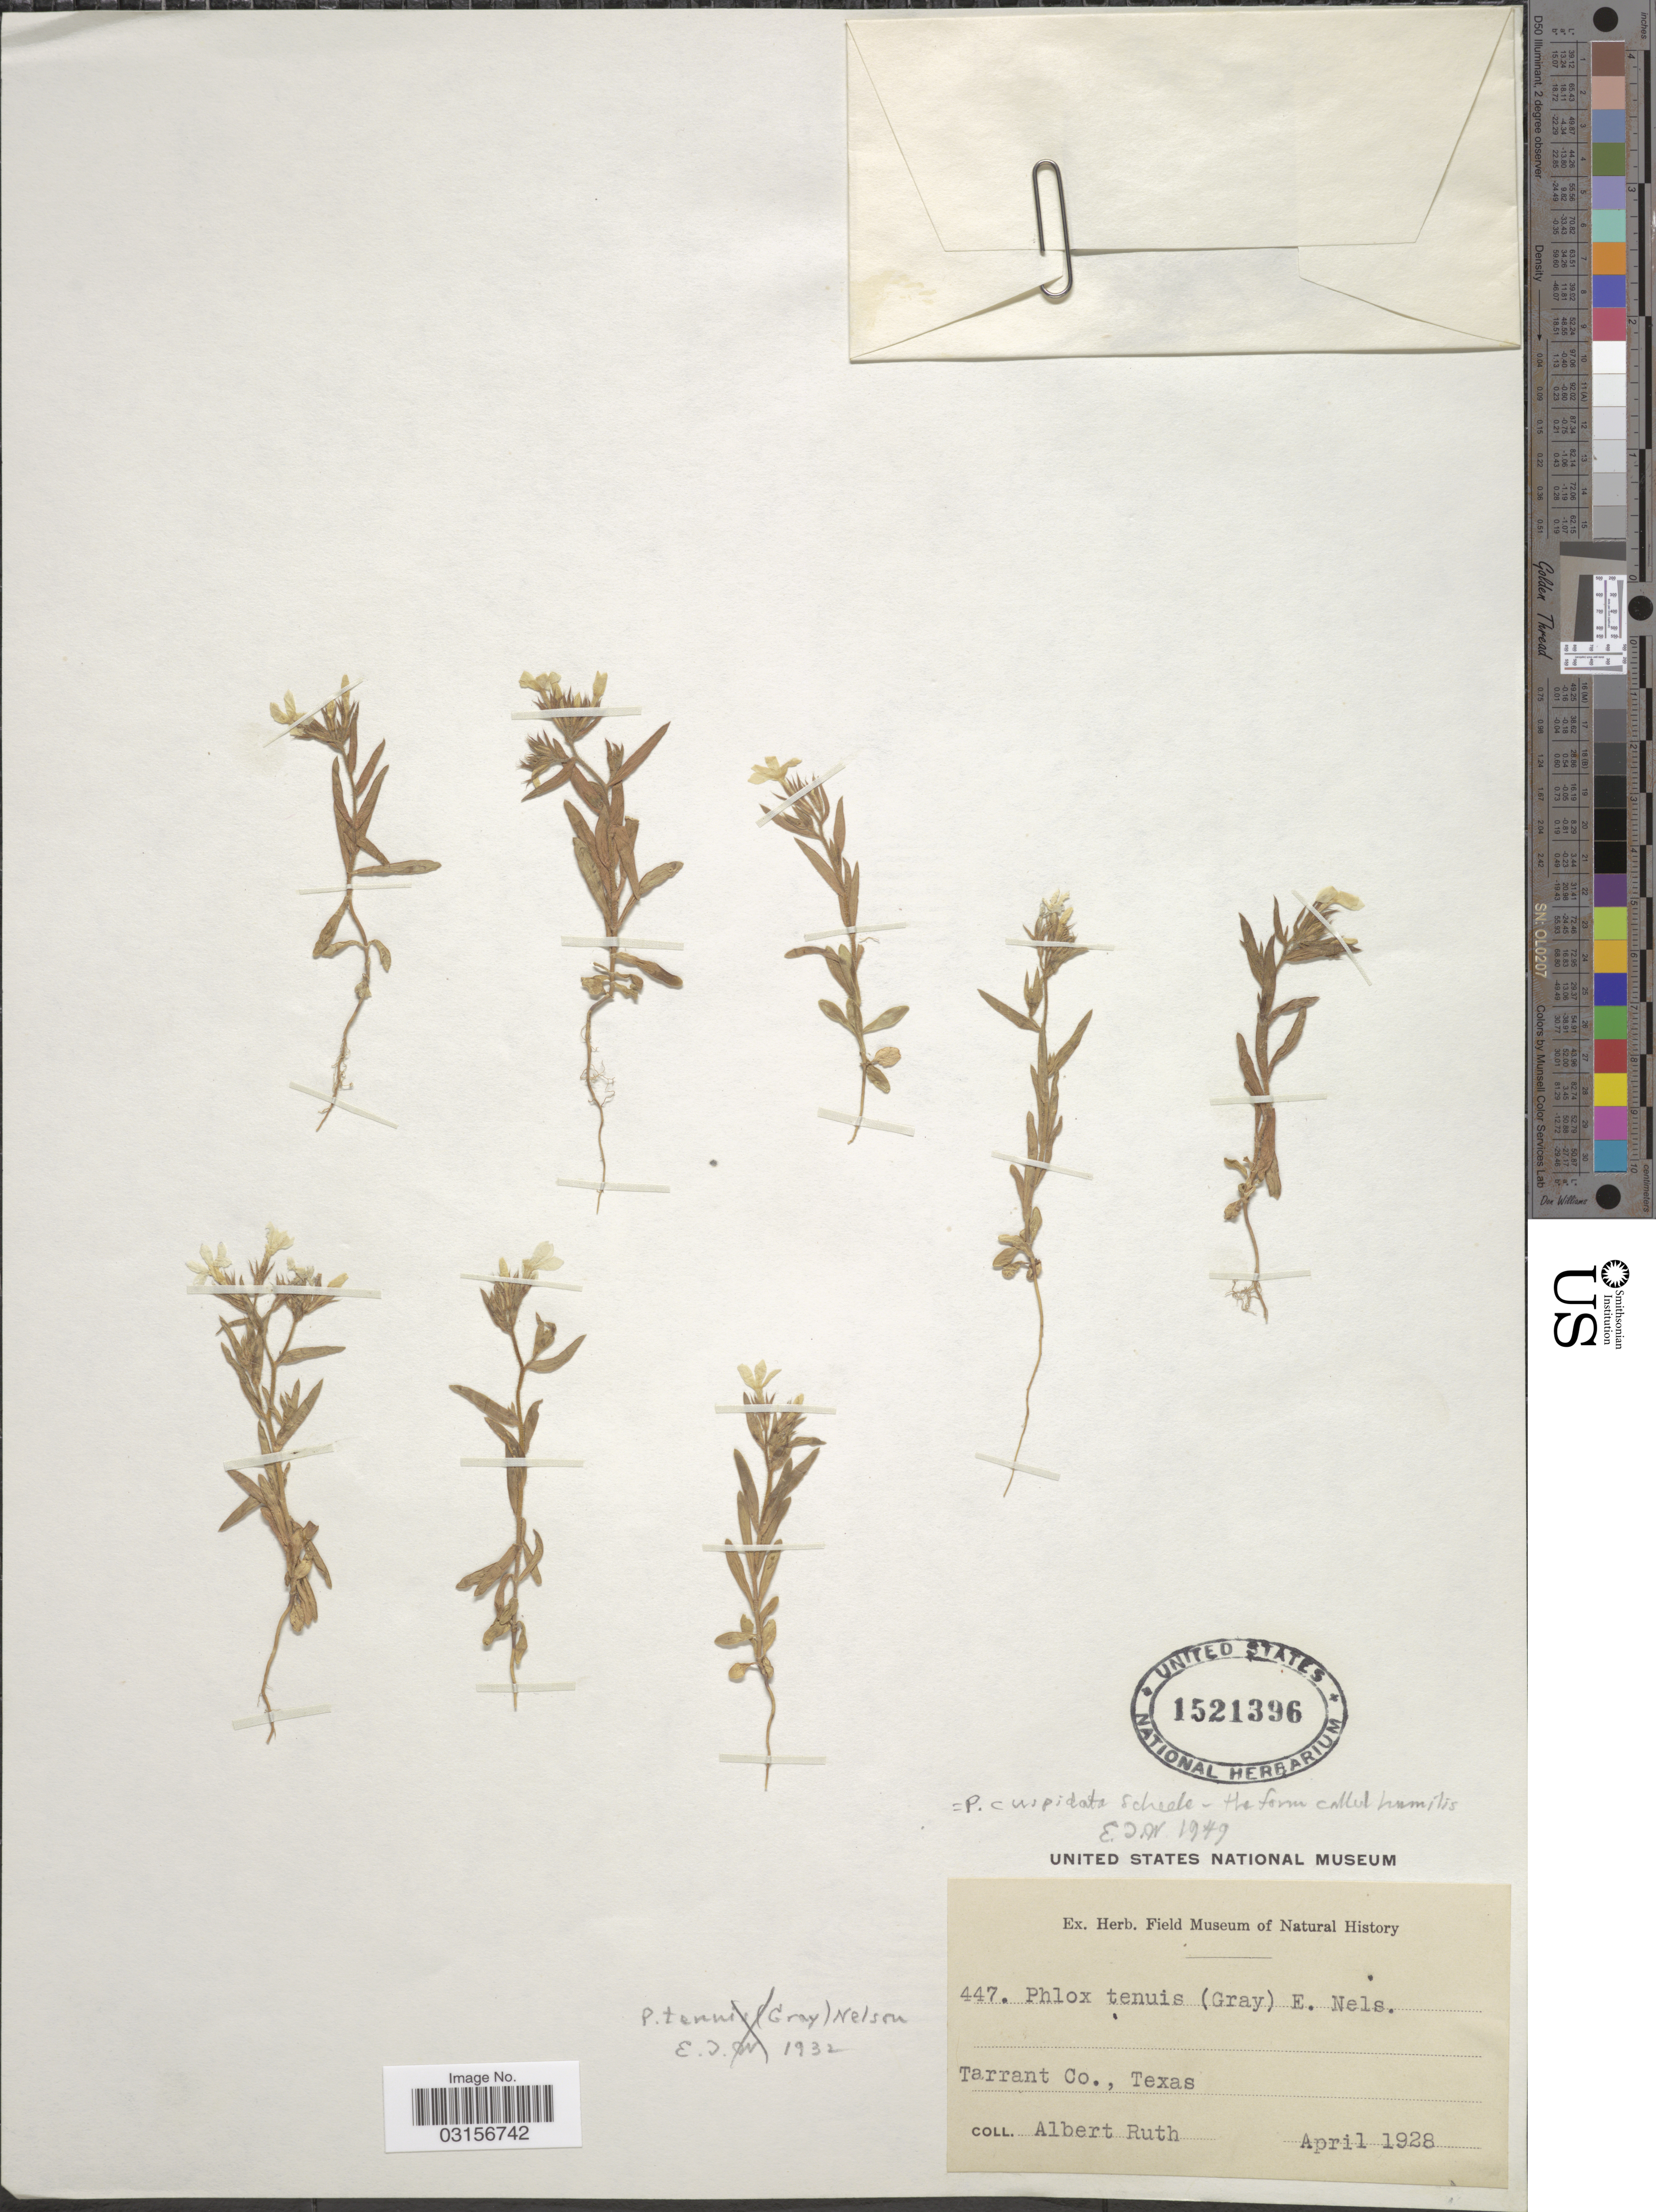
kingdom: Plantae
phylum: Tracheophyta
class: Magnoliopsida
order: Ericales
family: Polemoniaceae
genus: Phlox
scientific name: Phlox cuspidata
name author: Scheele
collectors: A. Ruth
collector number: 447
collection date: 1928-04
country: United States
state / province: Texas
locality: Tarrant Co., Texas.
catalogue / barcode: US 1521396